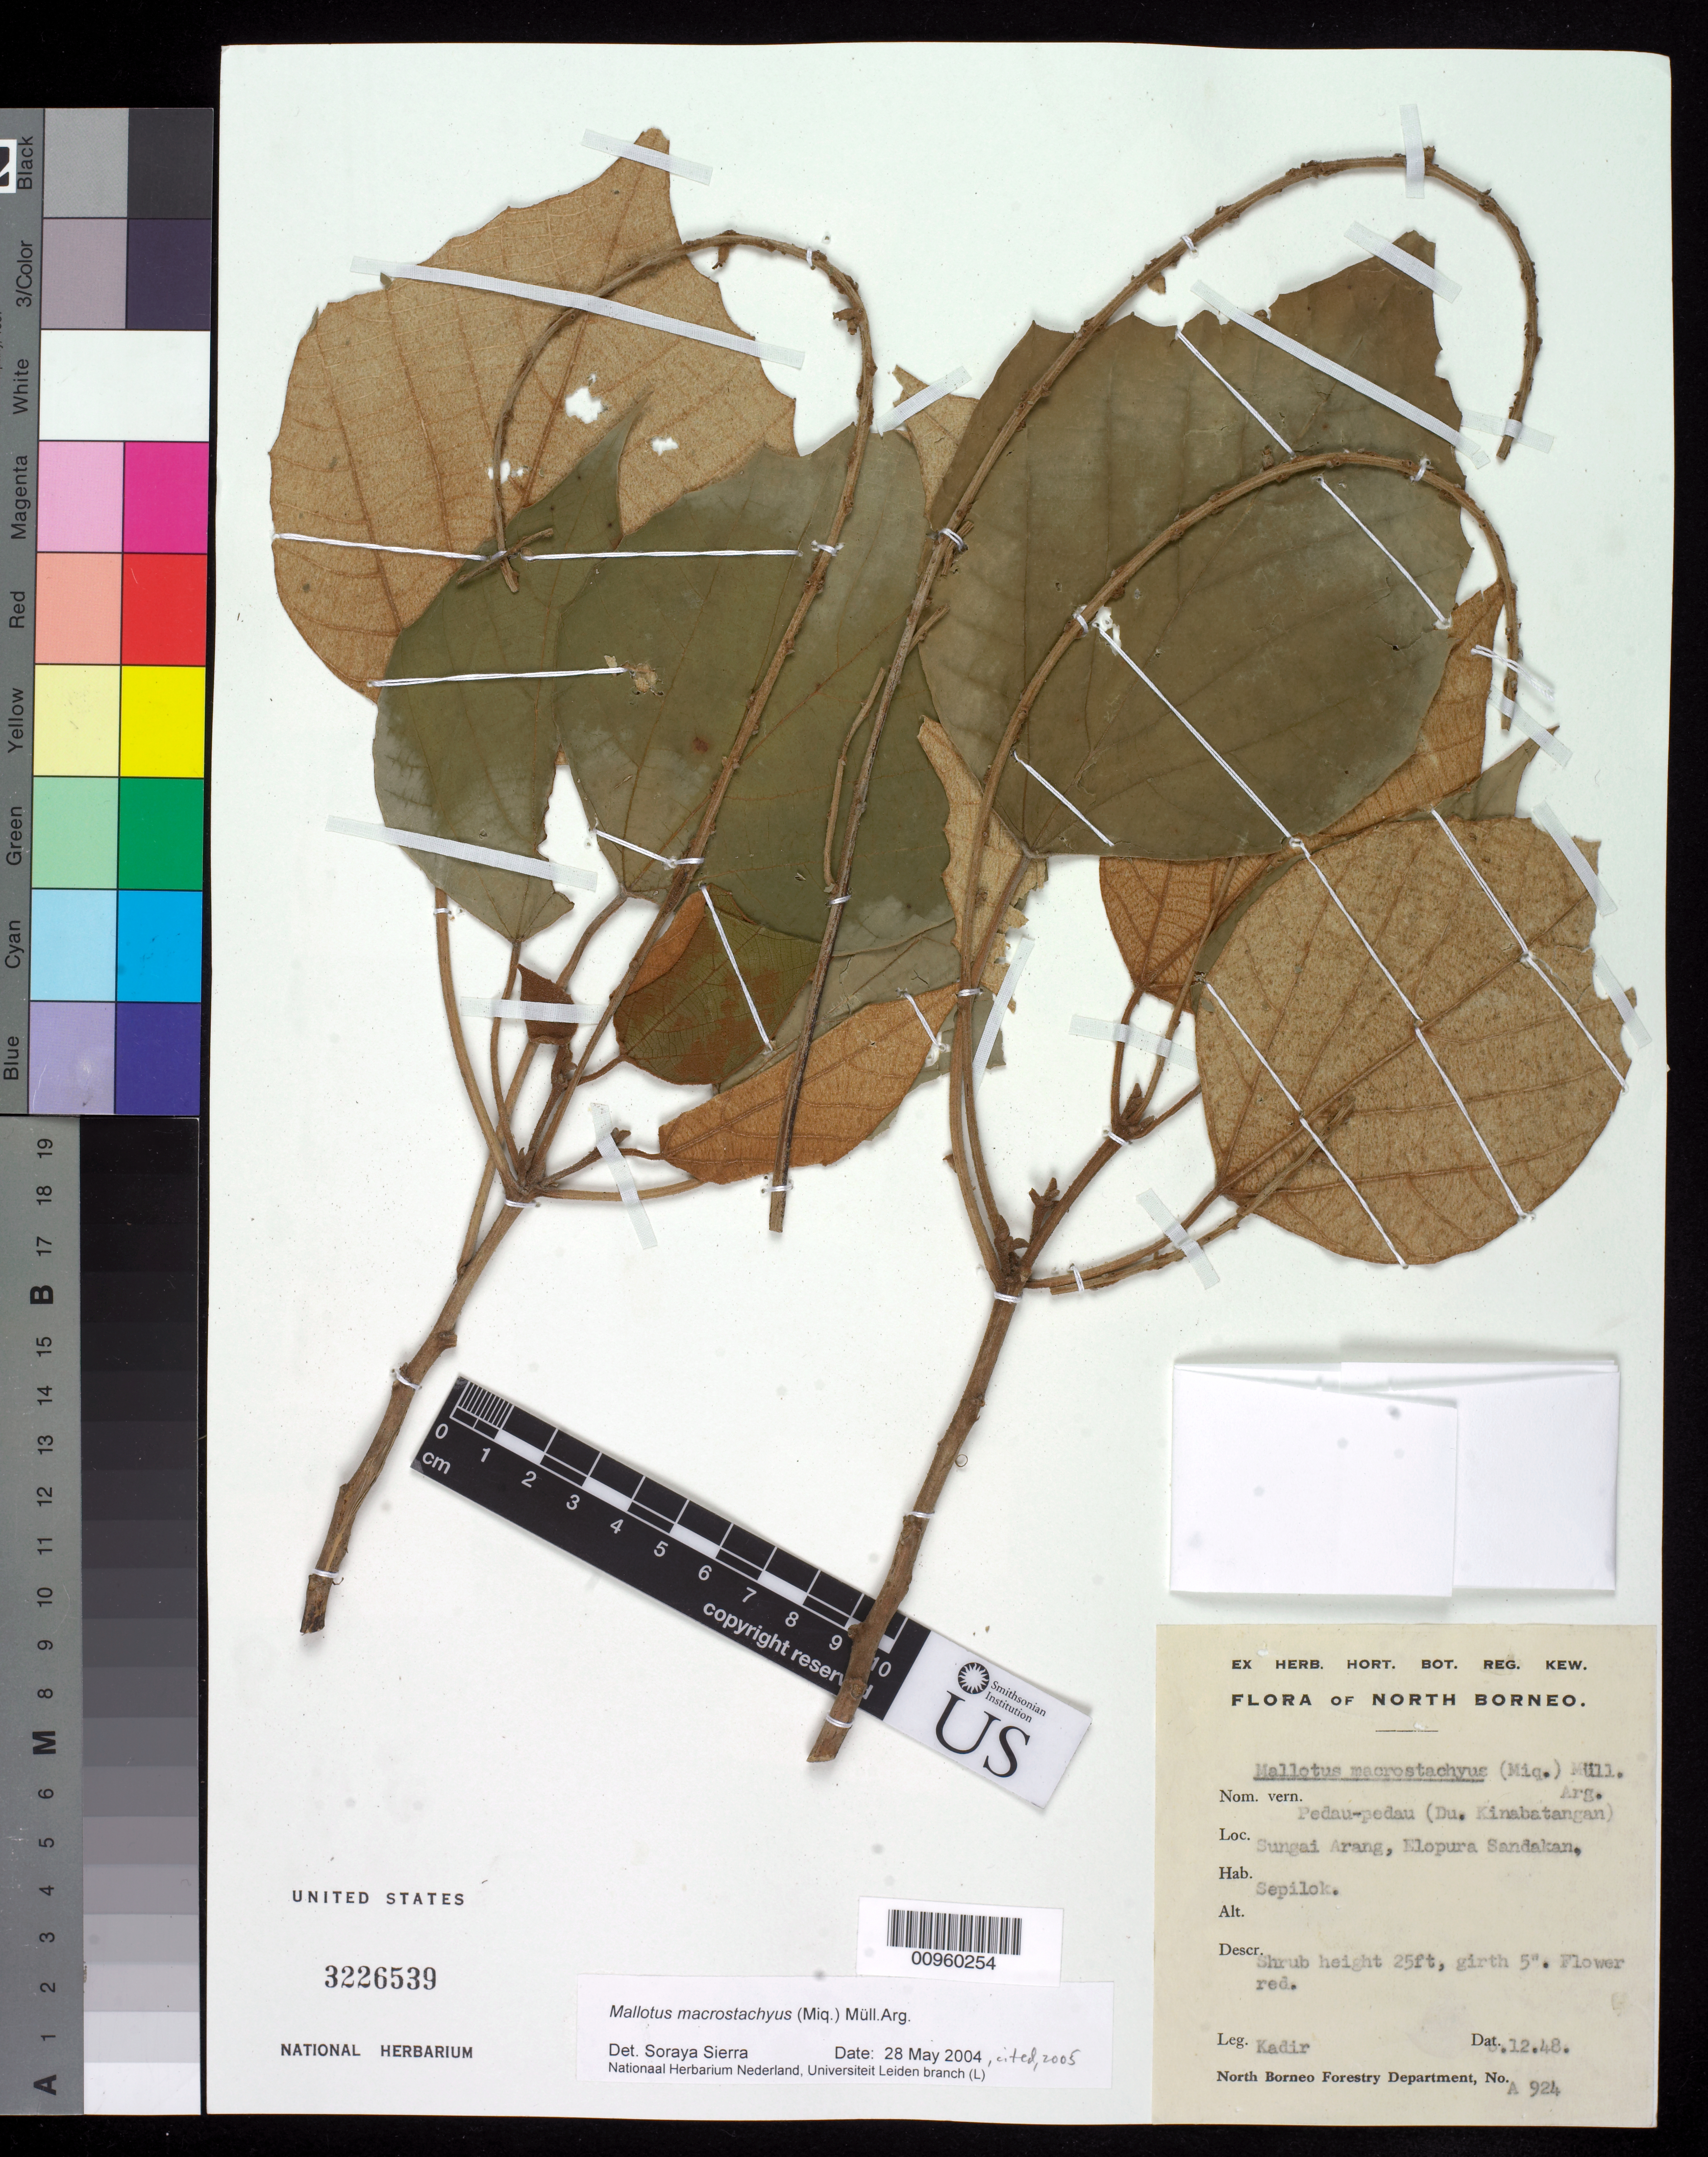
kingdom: Plantae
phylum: Tracheophyta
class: Magnoliopsida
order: Malpighiales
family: Euphorbiaceae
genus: Mallotus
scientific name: Mallotus macrostachyus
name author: (Miq.) Müll. Arg.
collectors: Kadir Bin Abdul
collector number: A 924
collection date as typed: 12 Jun 1948 or 06 Dec 1948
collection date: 1948-06-12 or 1948-12-06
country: Malaysia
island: Borneo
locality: Sungai Arang, Elopura Sandakan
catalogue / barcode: US 3226539